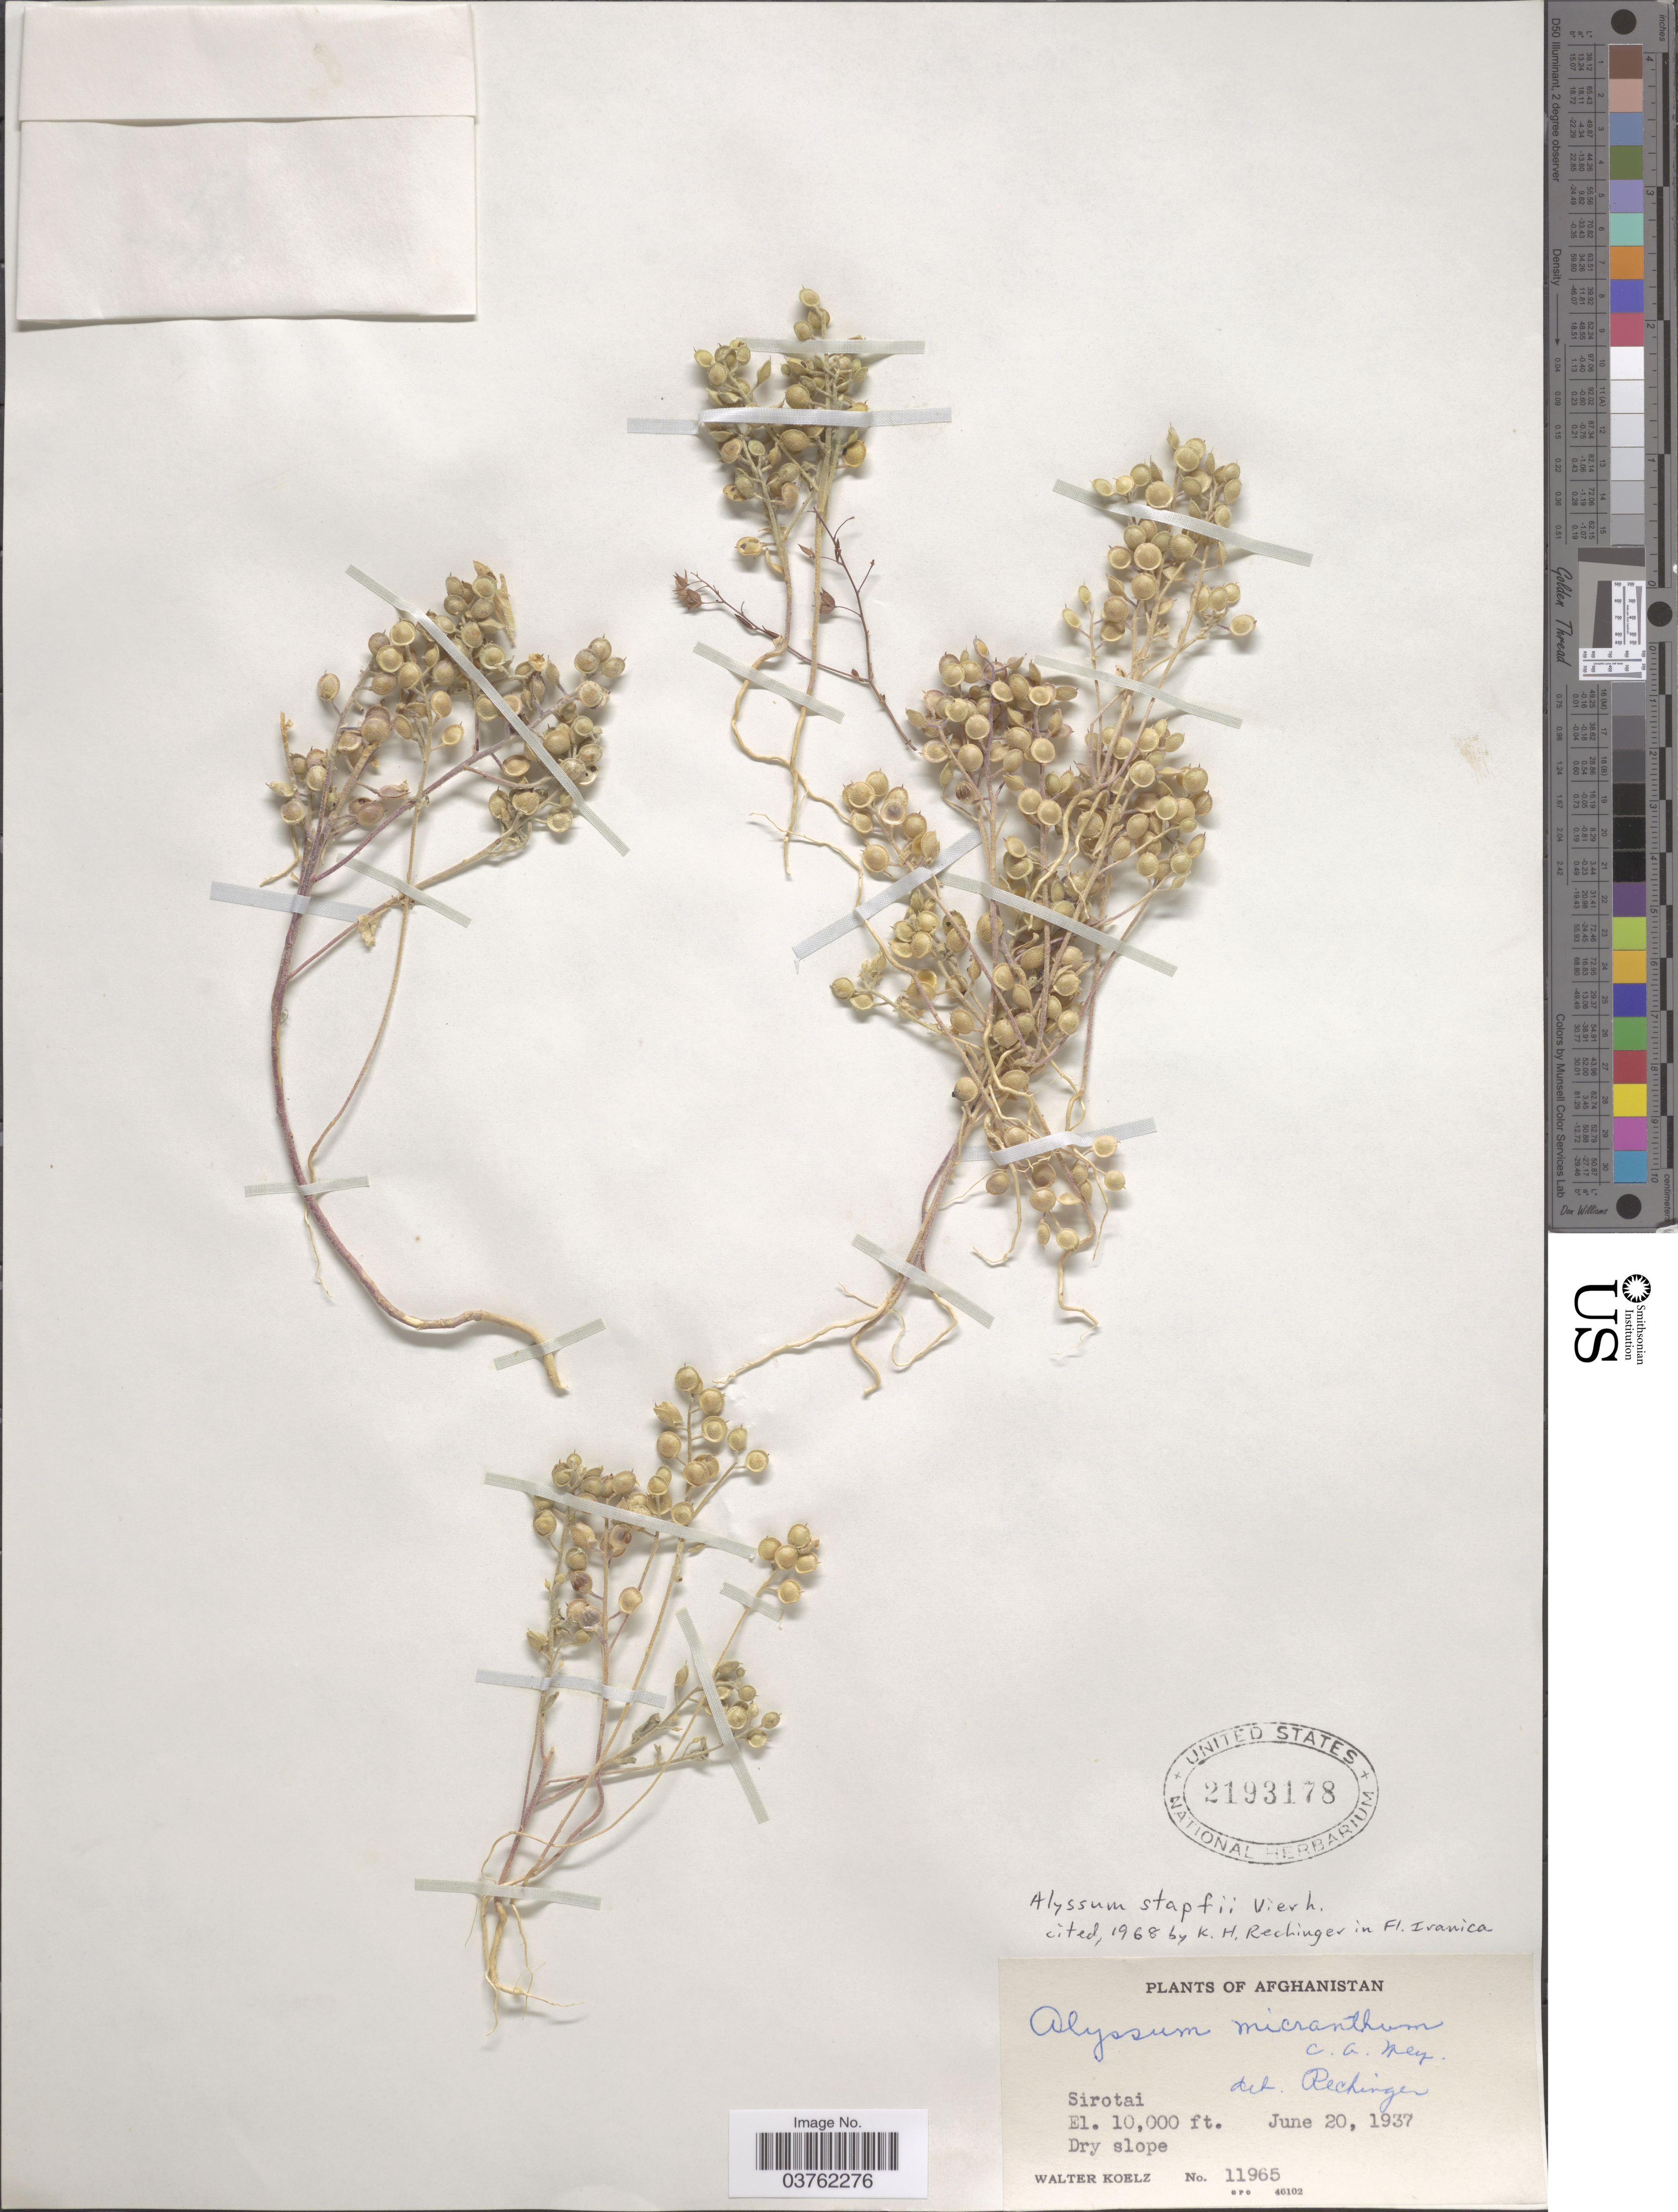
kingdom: Plantae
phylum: Tracheophyta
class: Magnoliopsida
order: Brassicales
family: Brassicaceae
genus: Alyssum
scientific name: Alyssum stapfii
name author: Vierh.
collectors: W. N. Koelz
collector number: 11965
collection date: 1937-06-20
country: Afghanistan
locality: Sirotai.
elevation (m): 3048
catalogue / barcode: US 2193178